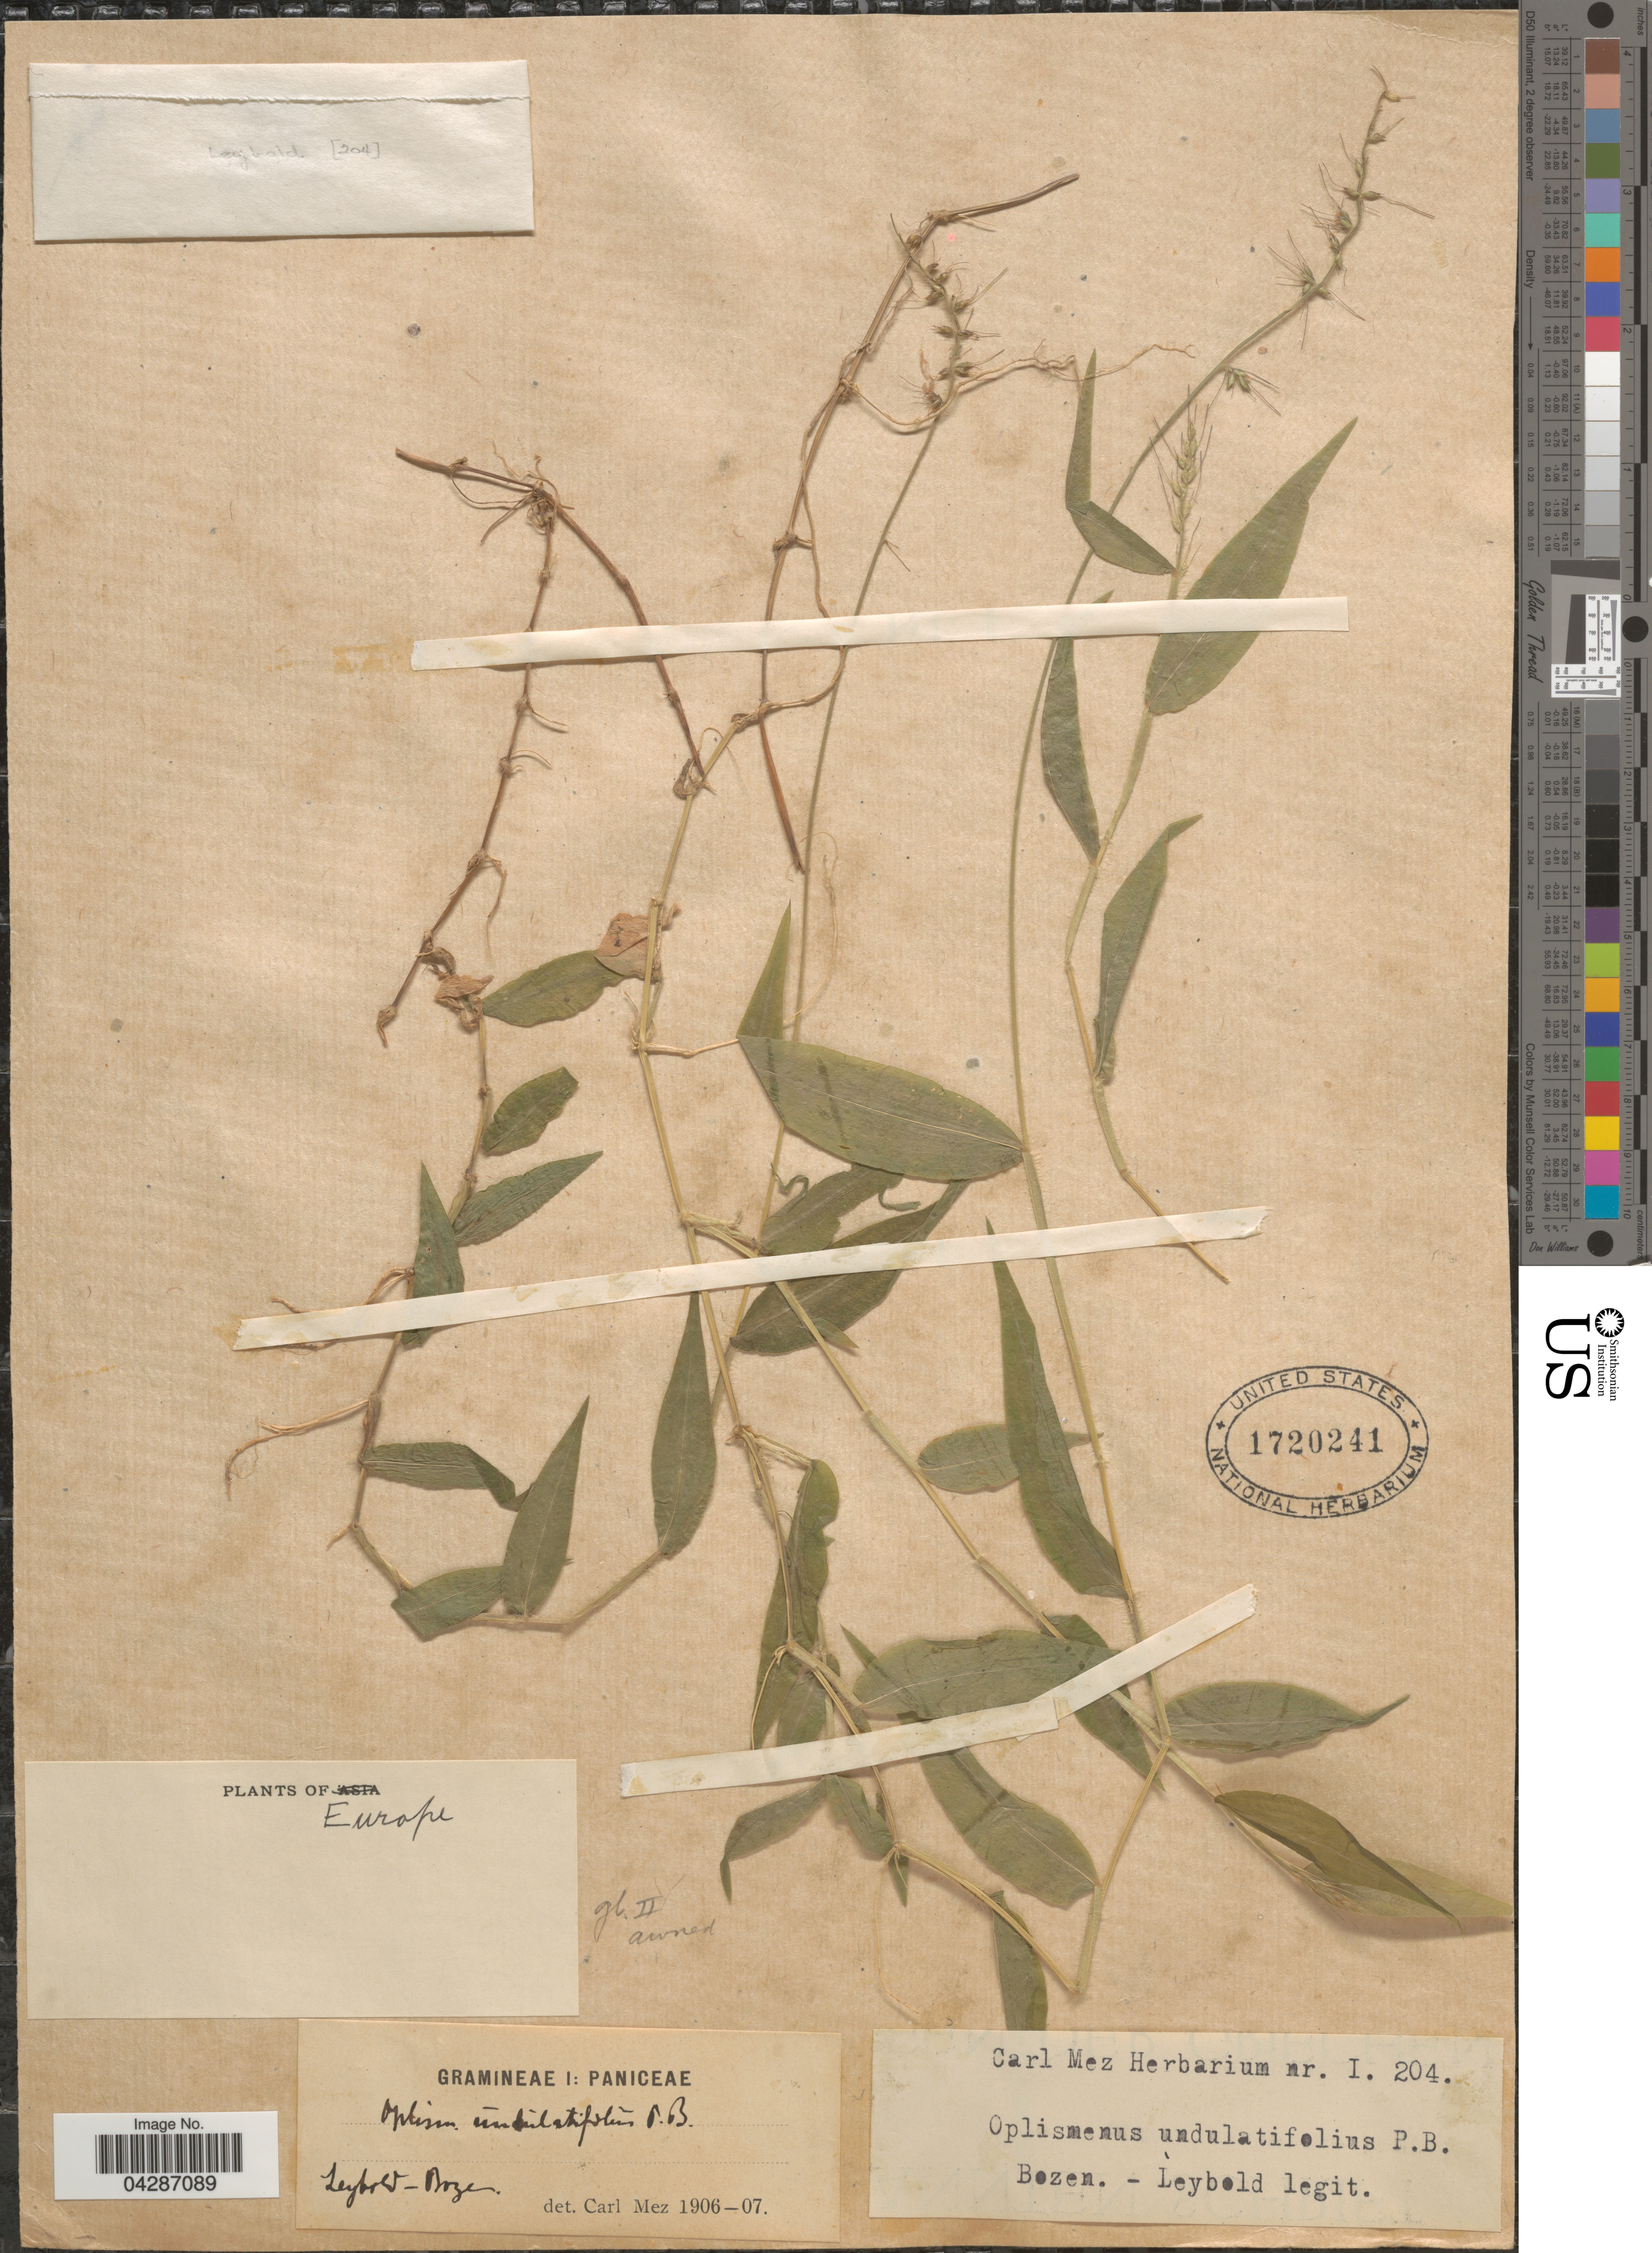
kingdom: Plantae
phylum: Tracheophyta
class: Liliopsida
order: Poales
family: Poaceae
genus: Oplismenus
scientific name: Oplismenus undulatifolius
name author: (Ard.) P. Beauv.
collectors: Leybold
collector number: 204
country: Italy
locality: Bozen. Europe.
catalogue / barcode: US 1720241